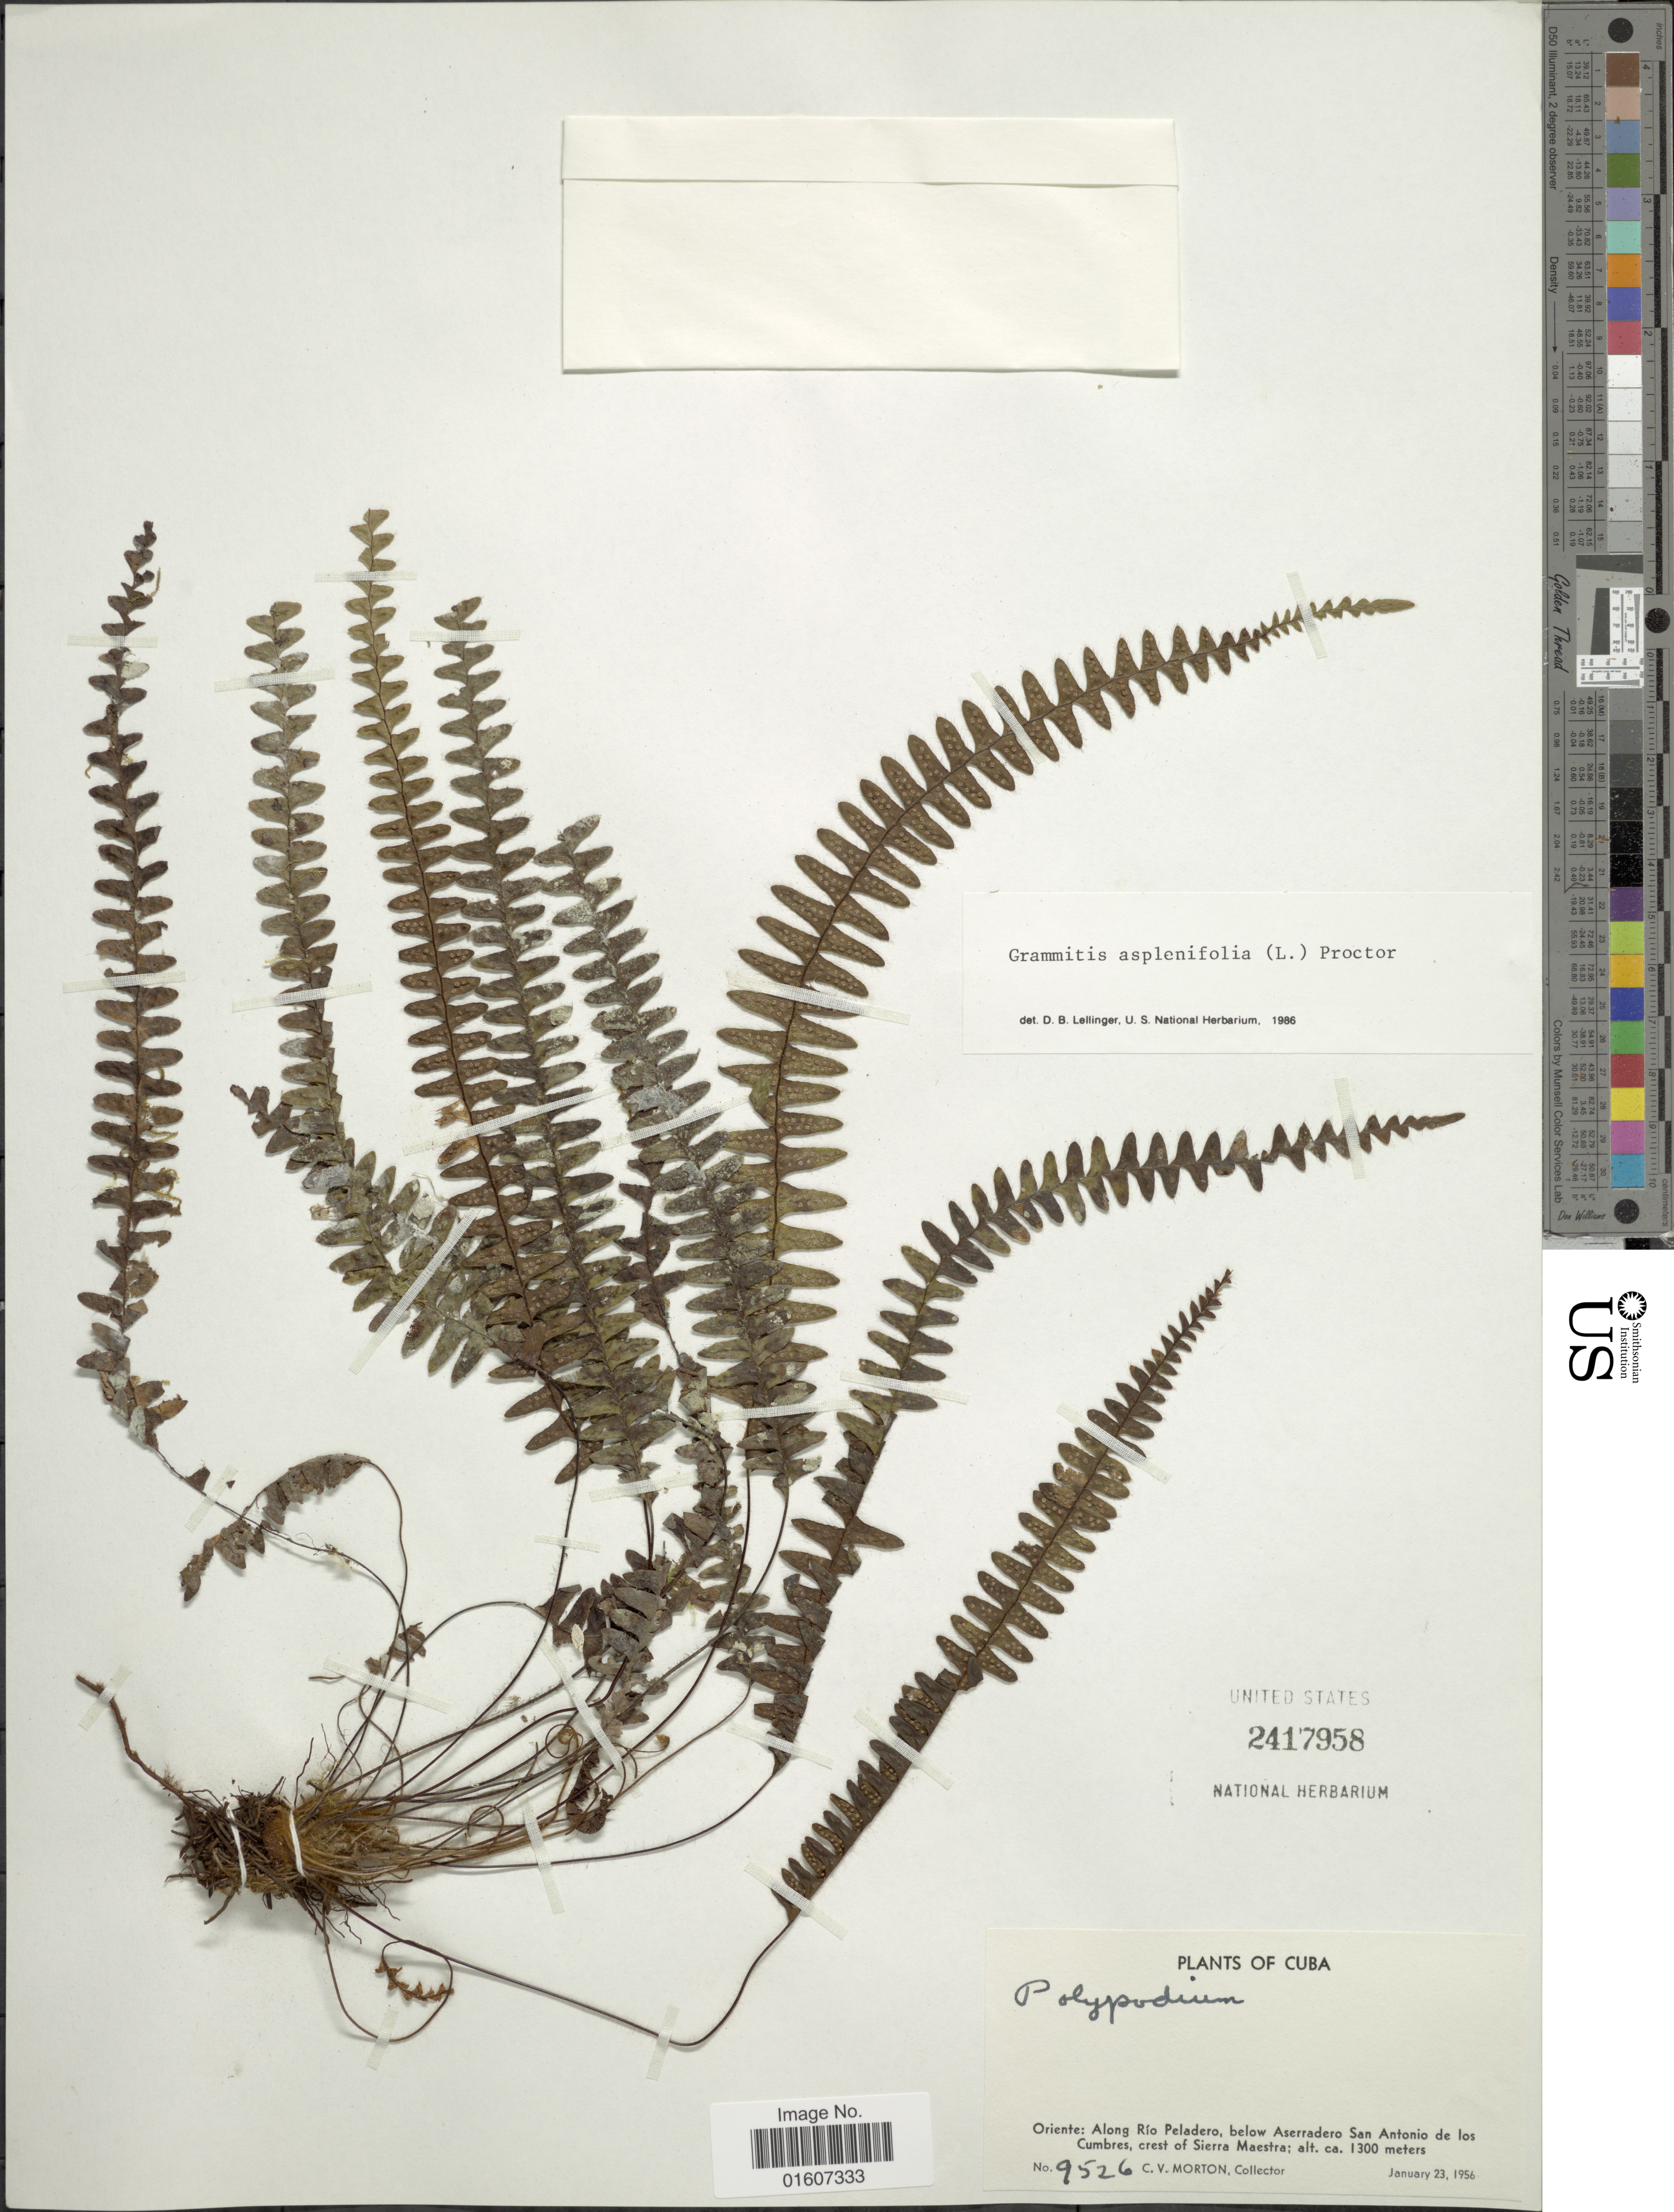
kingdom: Plantae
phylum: Tracheophyta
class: Polypodiopsida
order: Polypodiales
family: Polypodiaceae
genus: Terpsichore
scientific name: Terpsichore asplenifolia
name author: (L.) A.R. Sm.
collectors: C. V. Morton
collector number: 9526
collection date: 1956-01-23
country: Cuba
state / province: Oriente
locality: Along Río Peladero, below Aserradero San Antonio de los Cumbres, crest of Sierra Maestra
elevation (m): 1300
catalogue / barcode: US 2417958